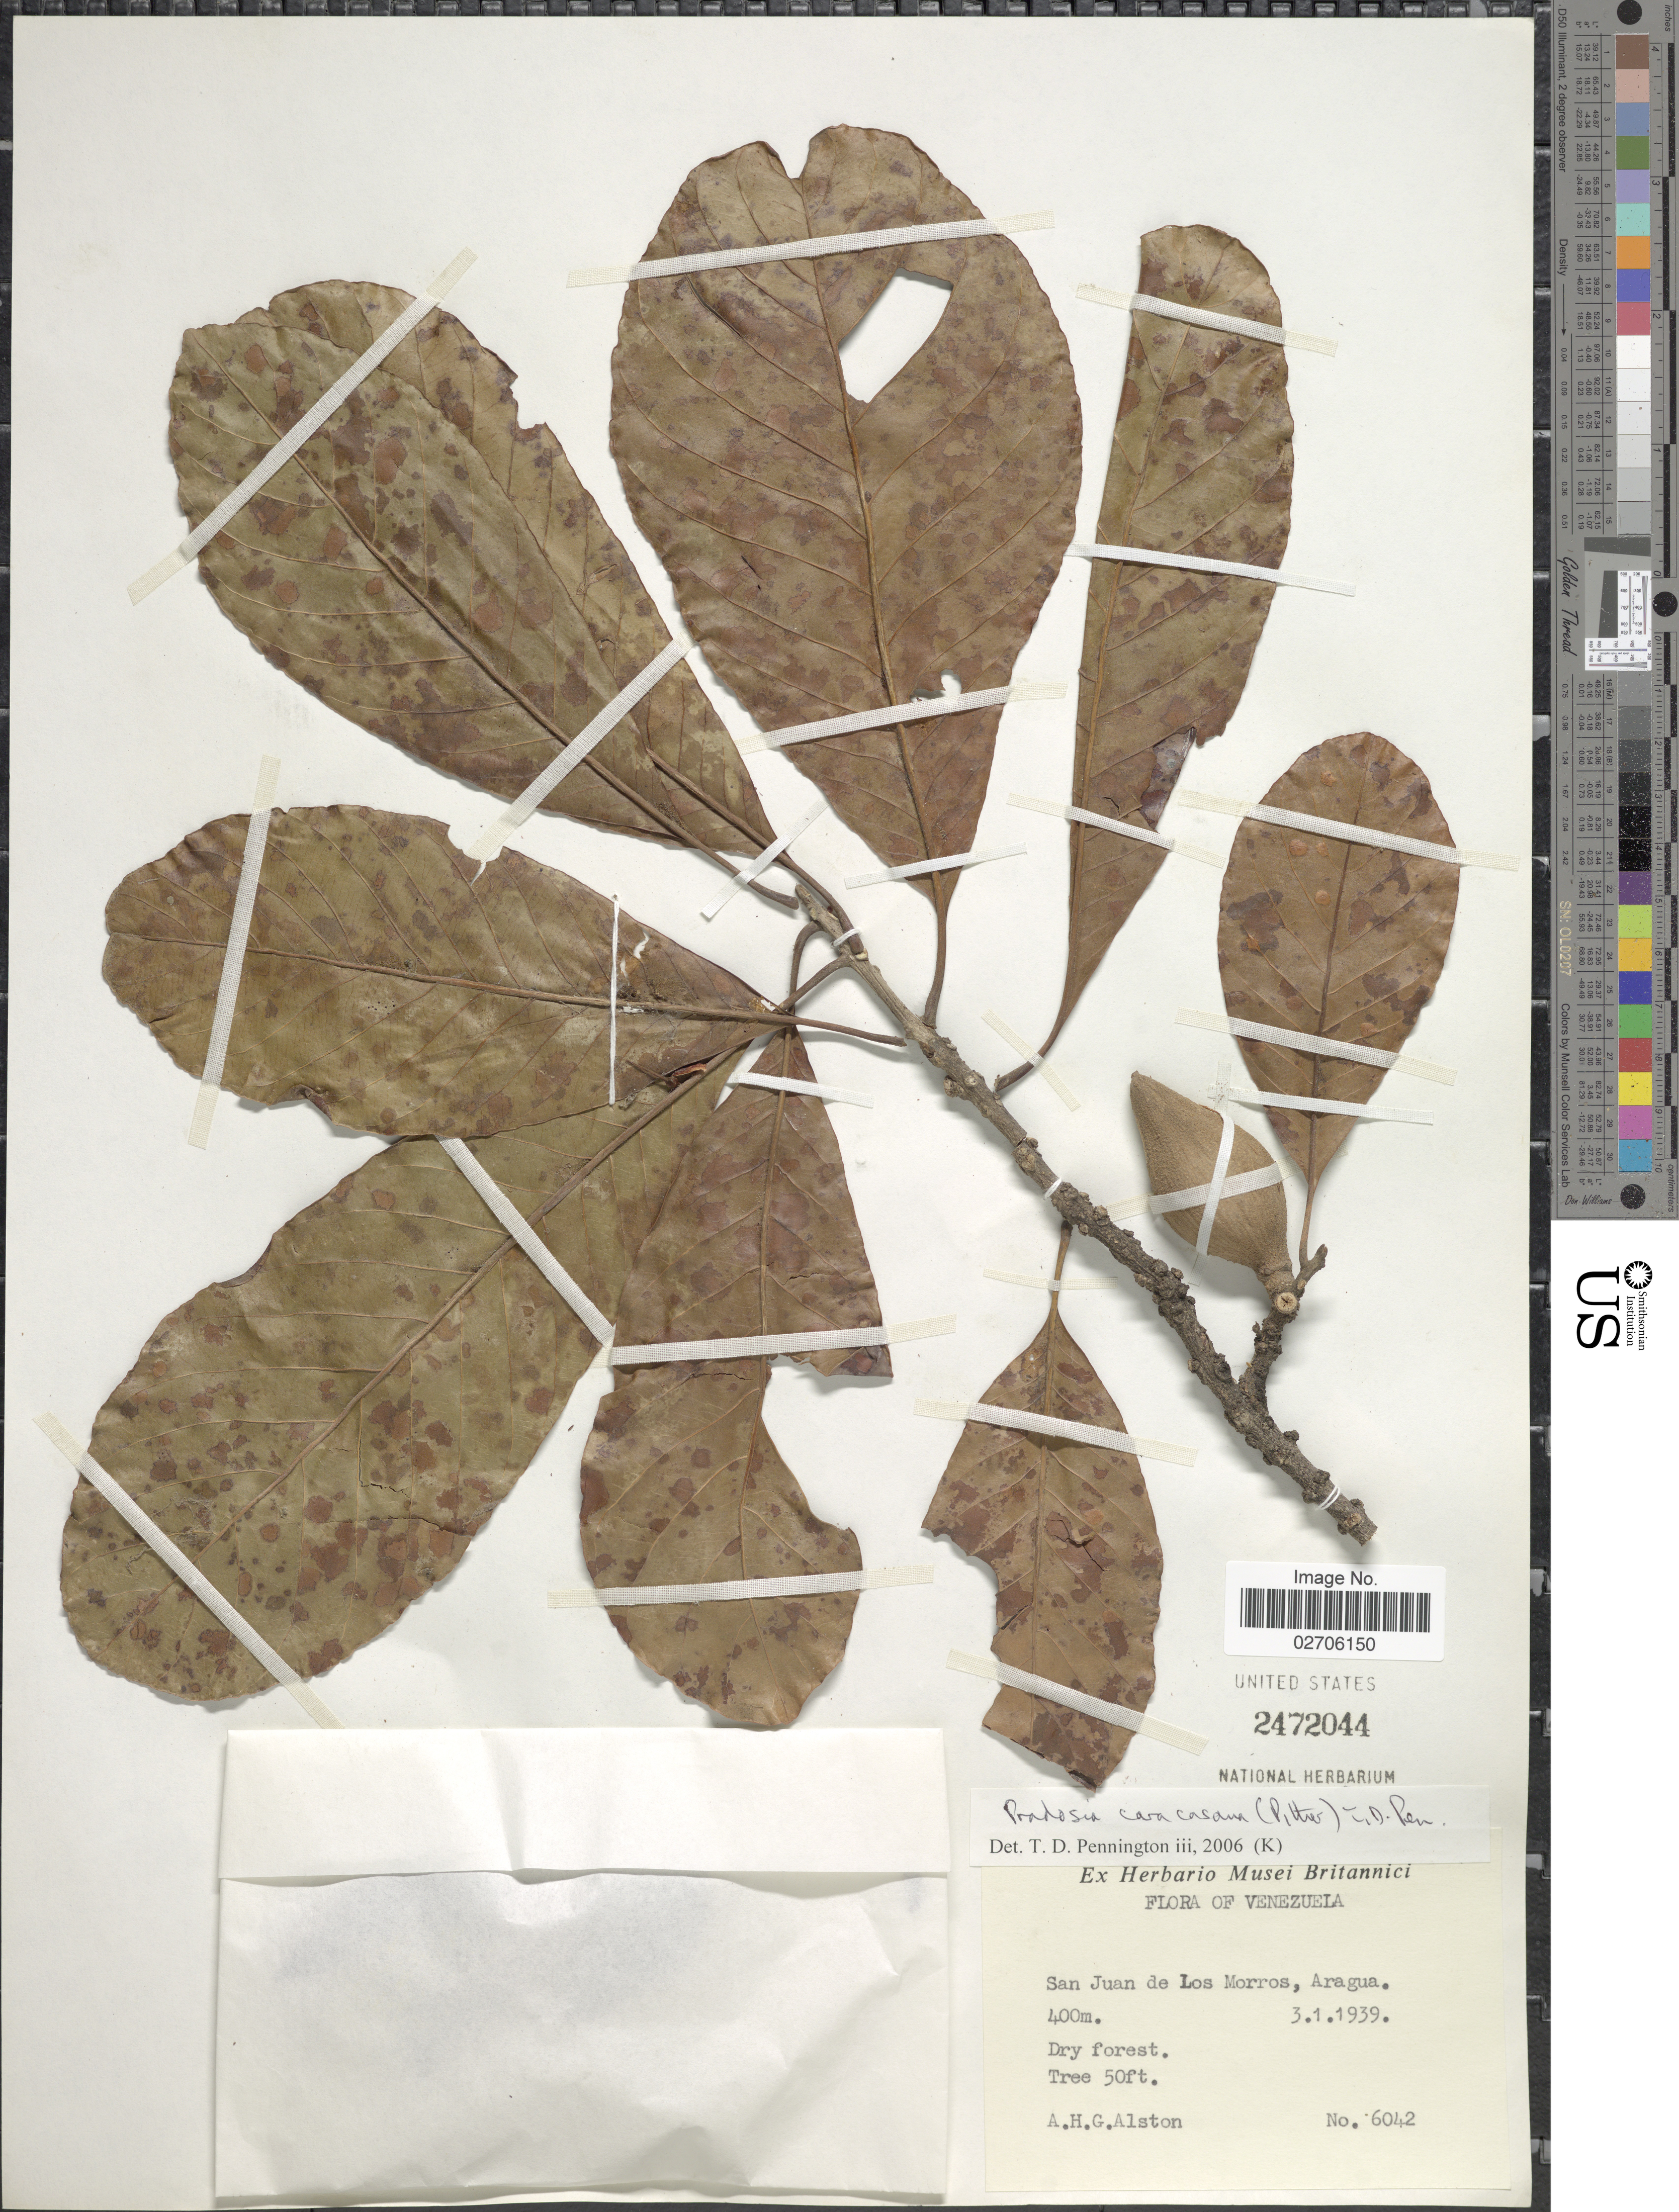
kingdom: Plantae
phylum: Tracheophyta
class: Magnoliopsida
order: Ericales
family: Sapotaceae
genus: Pradosia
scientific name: Pradosia caracasana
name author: (Pittier) T.D. Penn.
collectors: A. H. Alston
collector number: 6042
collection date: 1939-01-03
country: Venezuela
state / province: Aragua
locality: San Juan de Los Morros.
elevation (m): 400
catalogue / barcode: US 2472044